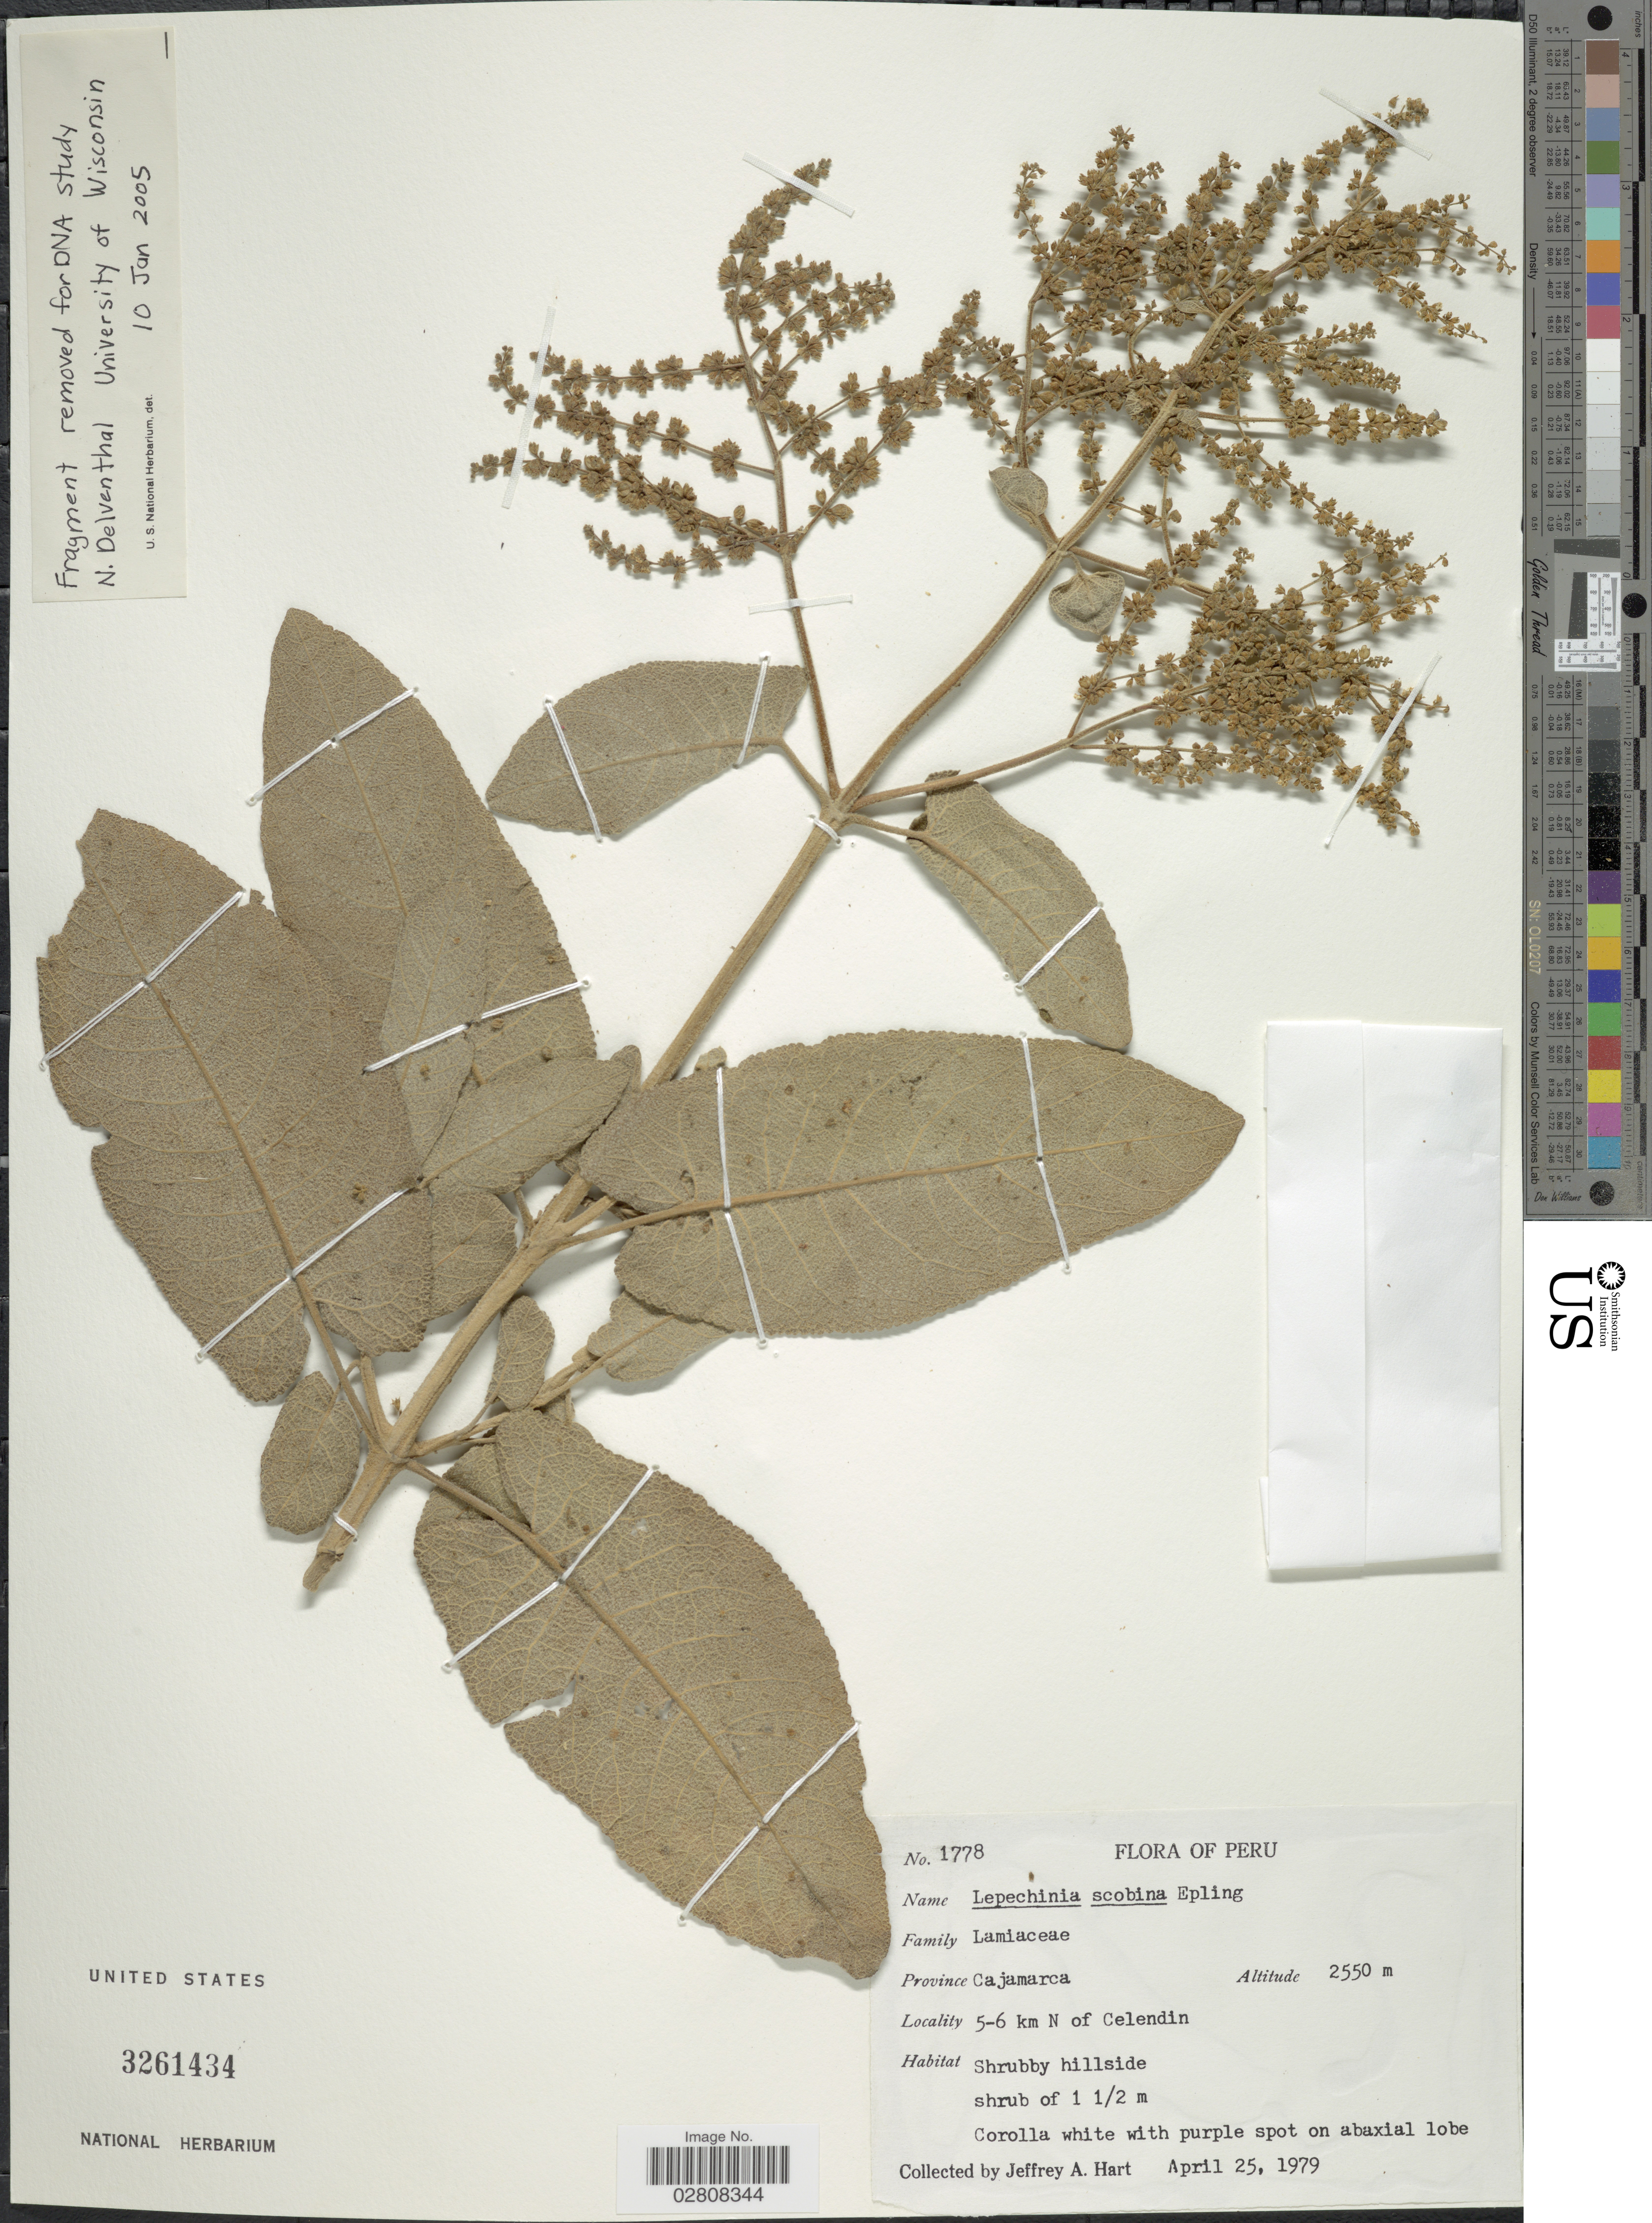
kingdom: Plantae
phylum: Tracheophyta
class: Magnoliopsida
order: Lamiales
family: Lamiaceae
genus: Lepechinia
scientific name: Lepechinia scobina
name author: Epling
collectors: J. A. Hart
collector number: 1778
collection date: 1979-04-25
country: Peru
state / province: Cajamarca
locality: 5-6 km N of Celendin.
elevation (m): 2550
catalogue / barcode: US 3261434